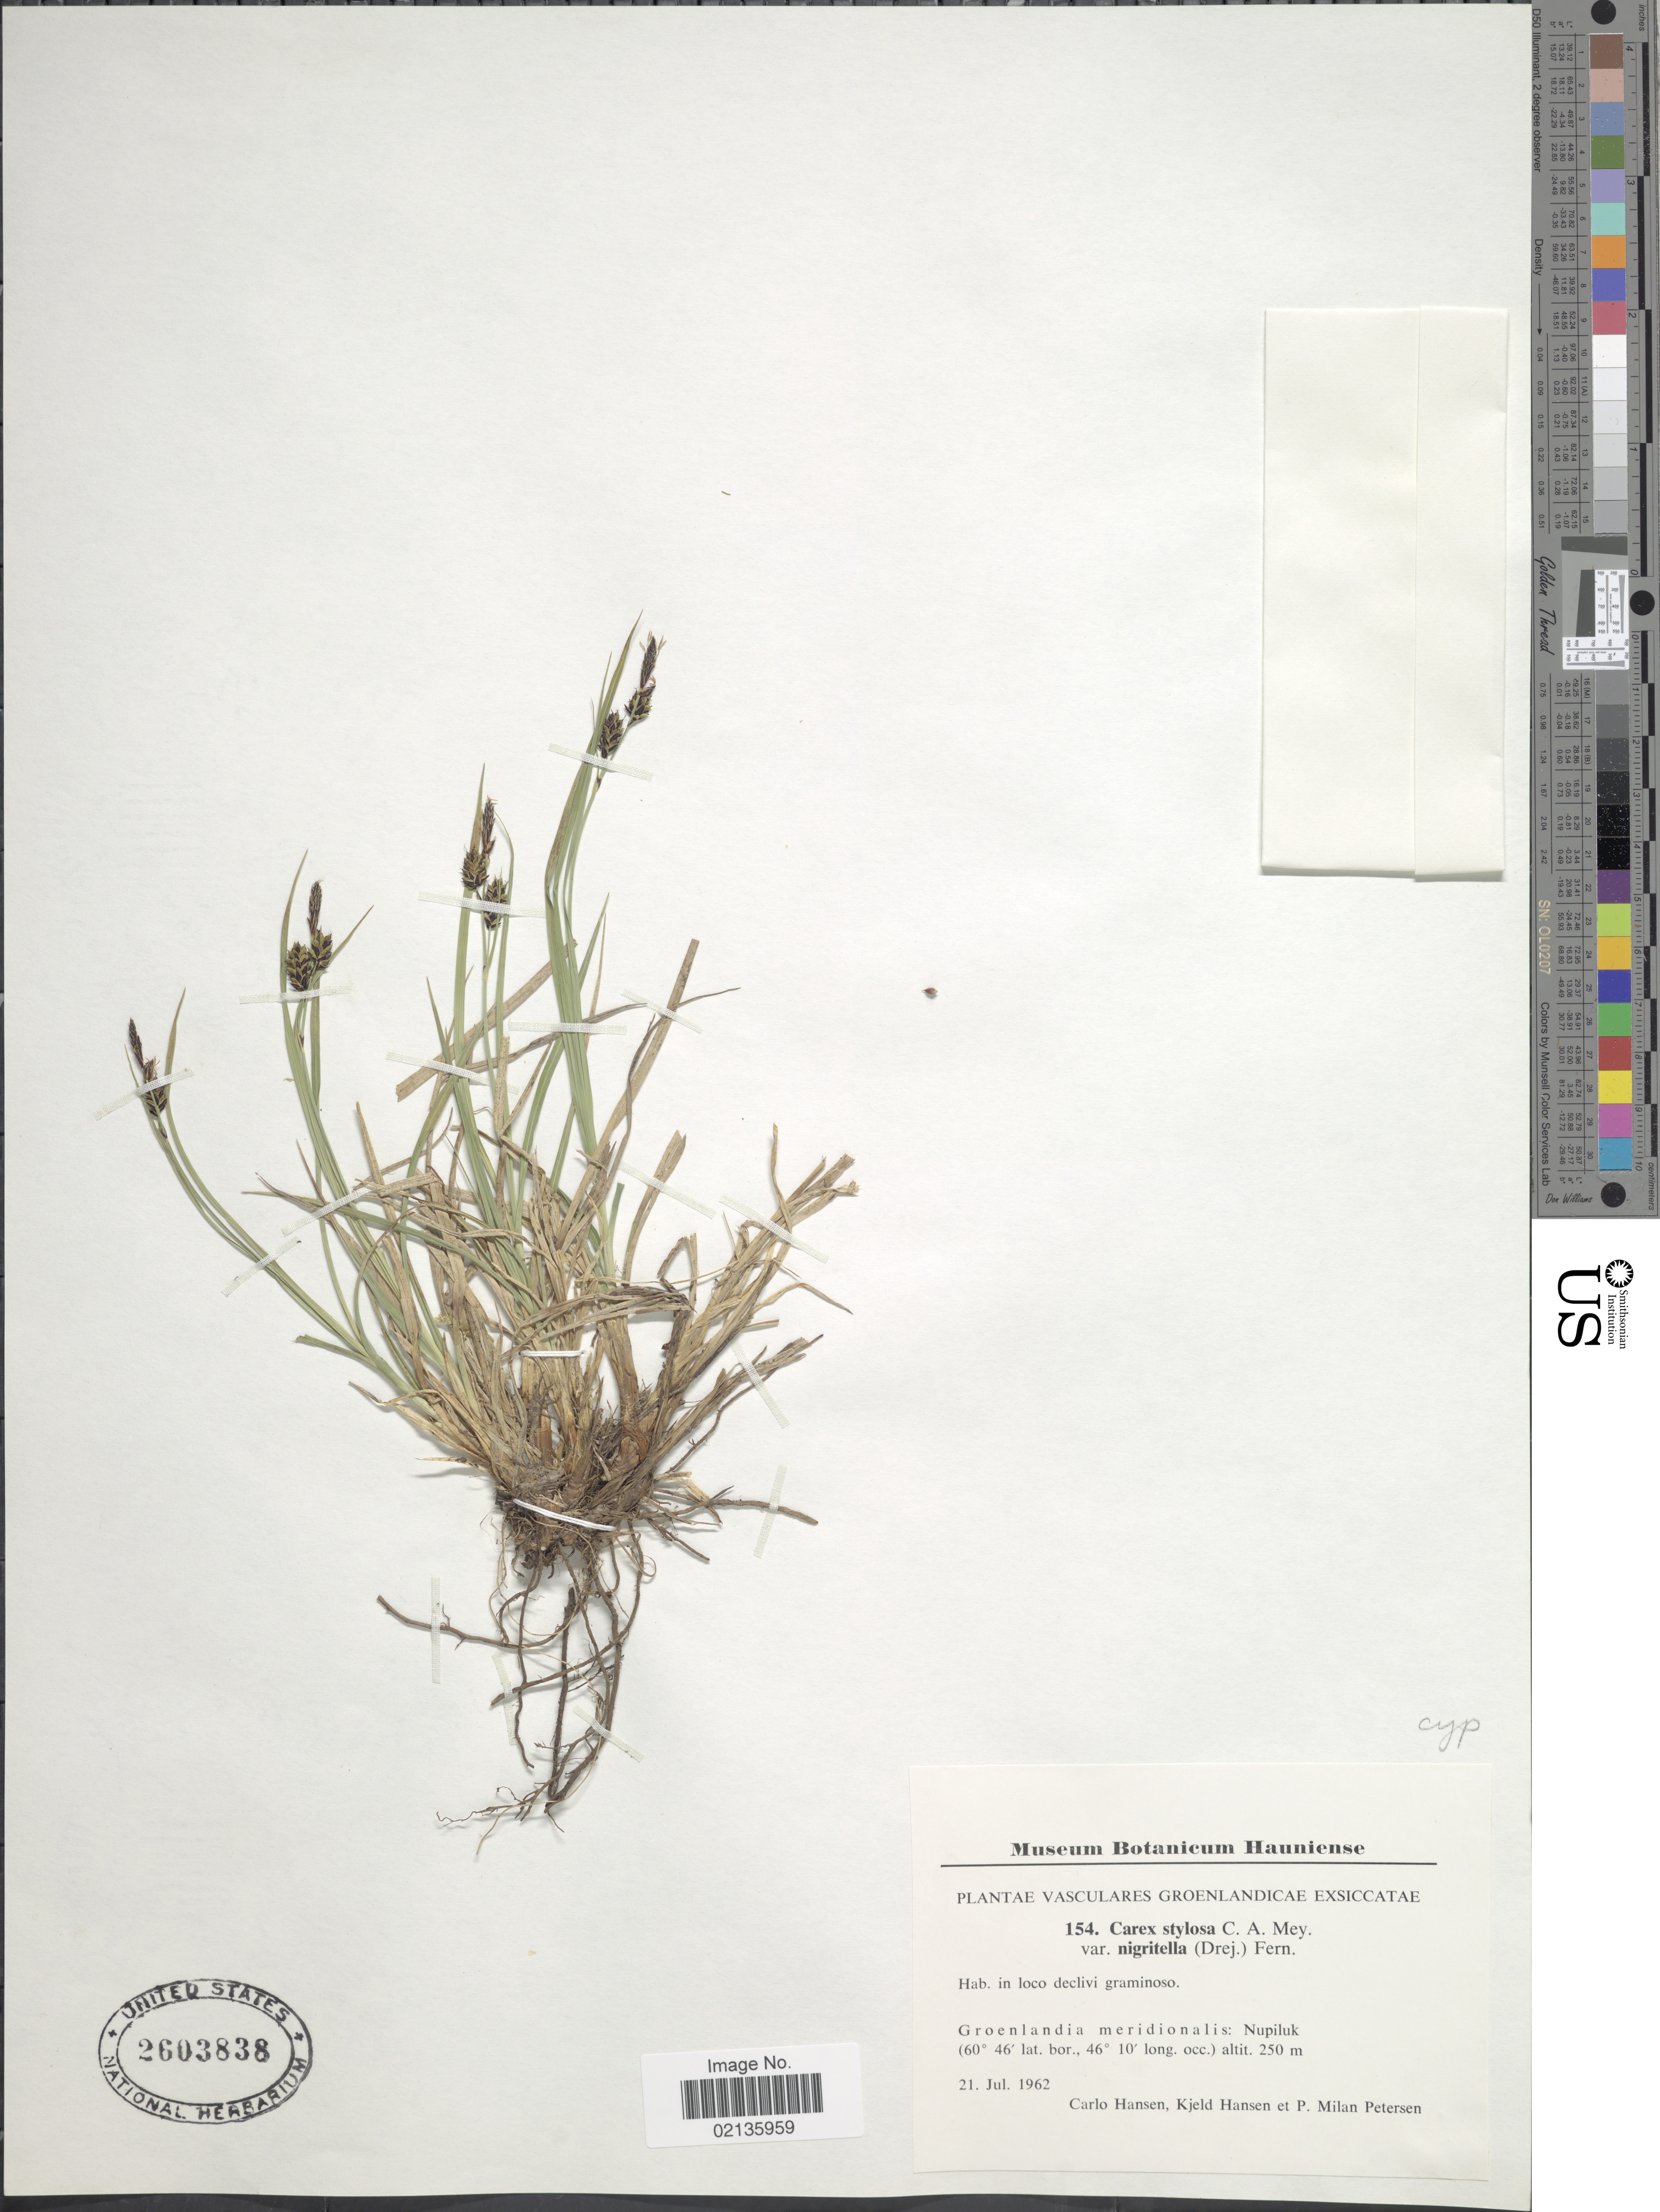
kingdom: Plantae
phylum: Tracheophyta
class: Liliopsida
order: Poales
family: Cyperaceae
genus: Carex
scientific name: Carex stylosa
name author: C.A. Mey.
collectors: C. Hansen, K. Hansen & P. Petersen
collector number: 154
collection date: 1962-07-21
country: Greenland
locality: Groenlandia Meridionalis: Nupiluk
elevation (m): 250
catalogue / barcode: US 2603838